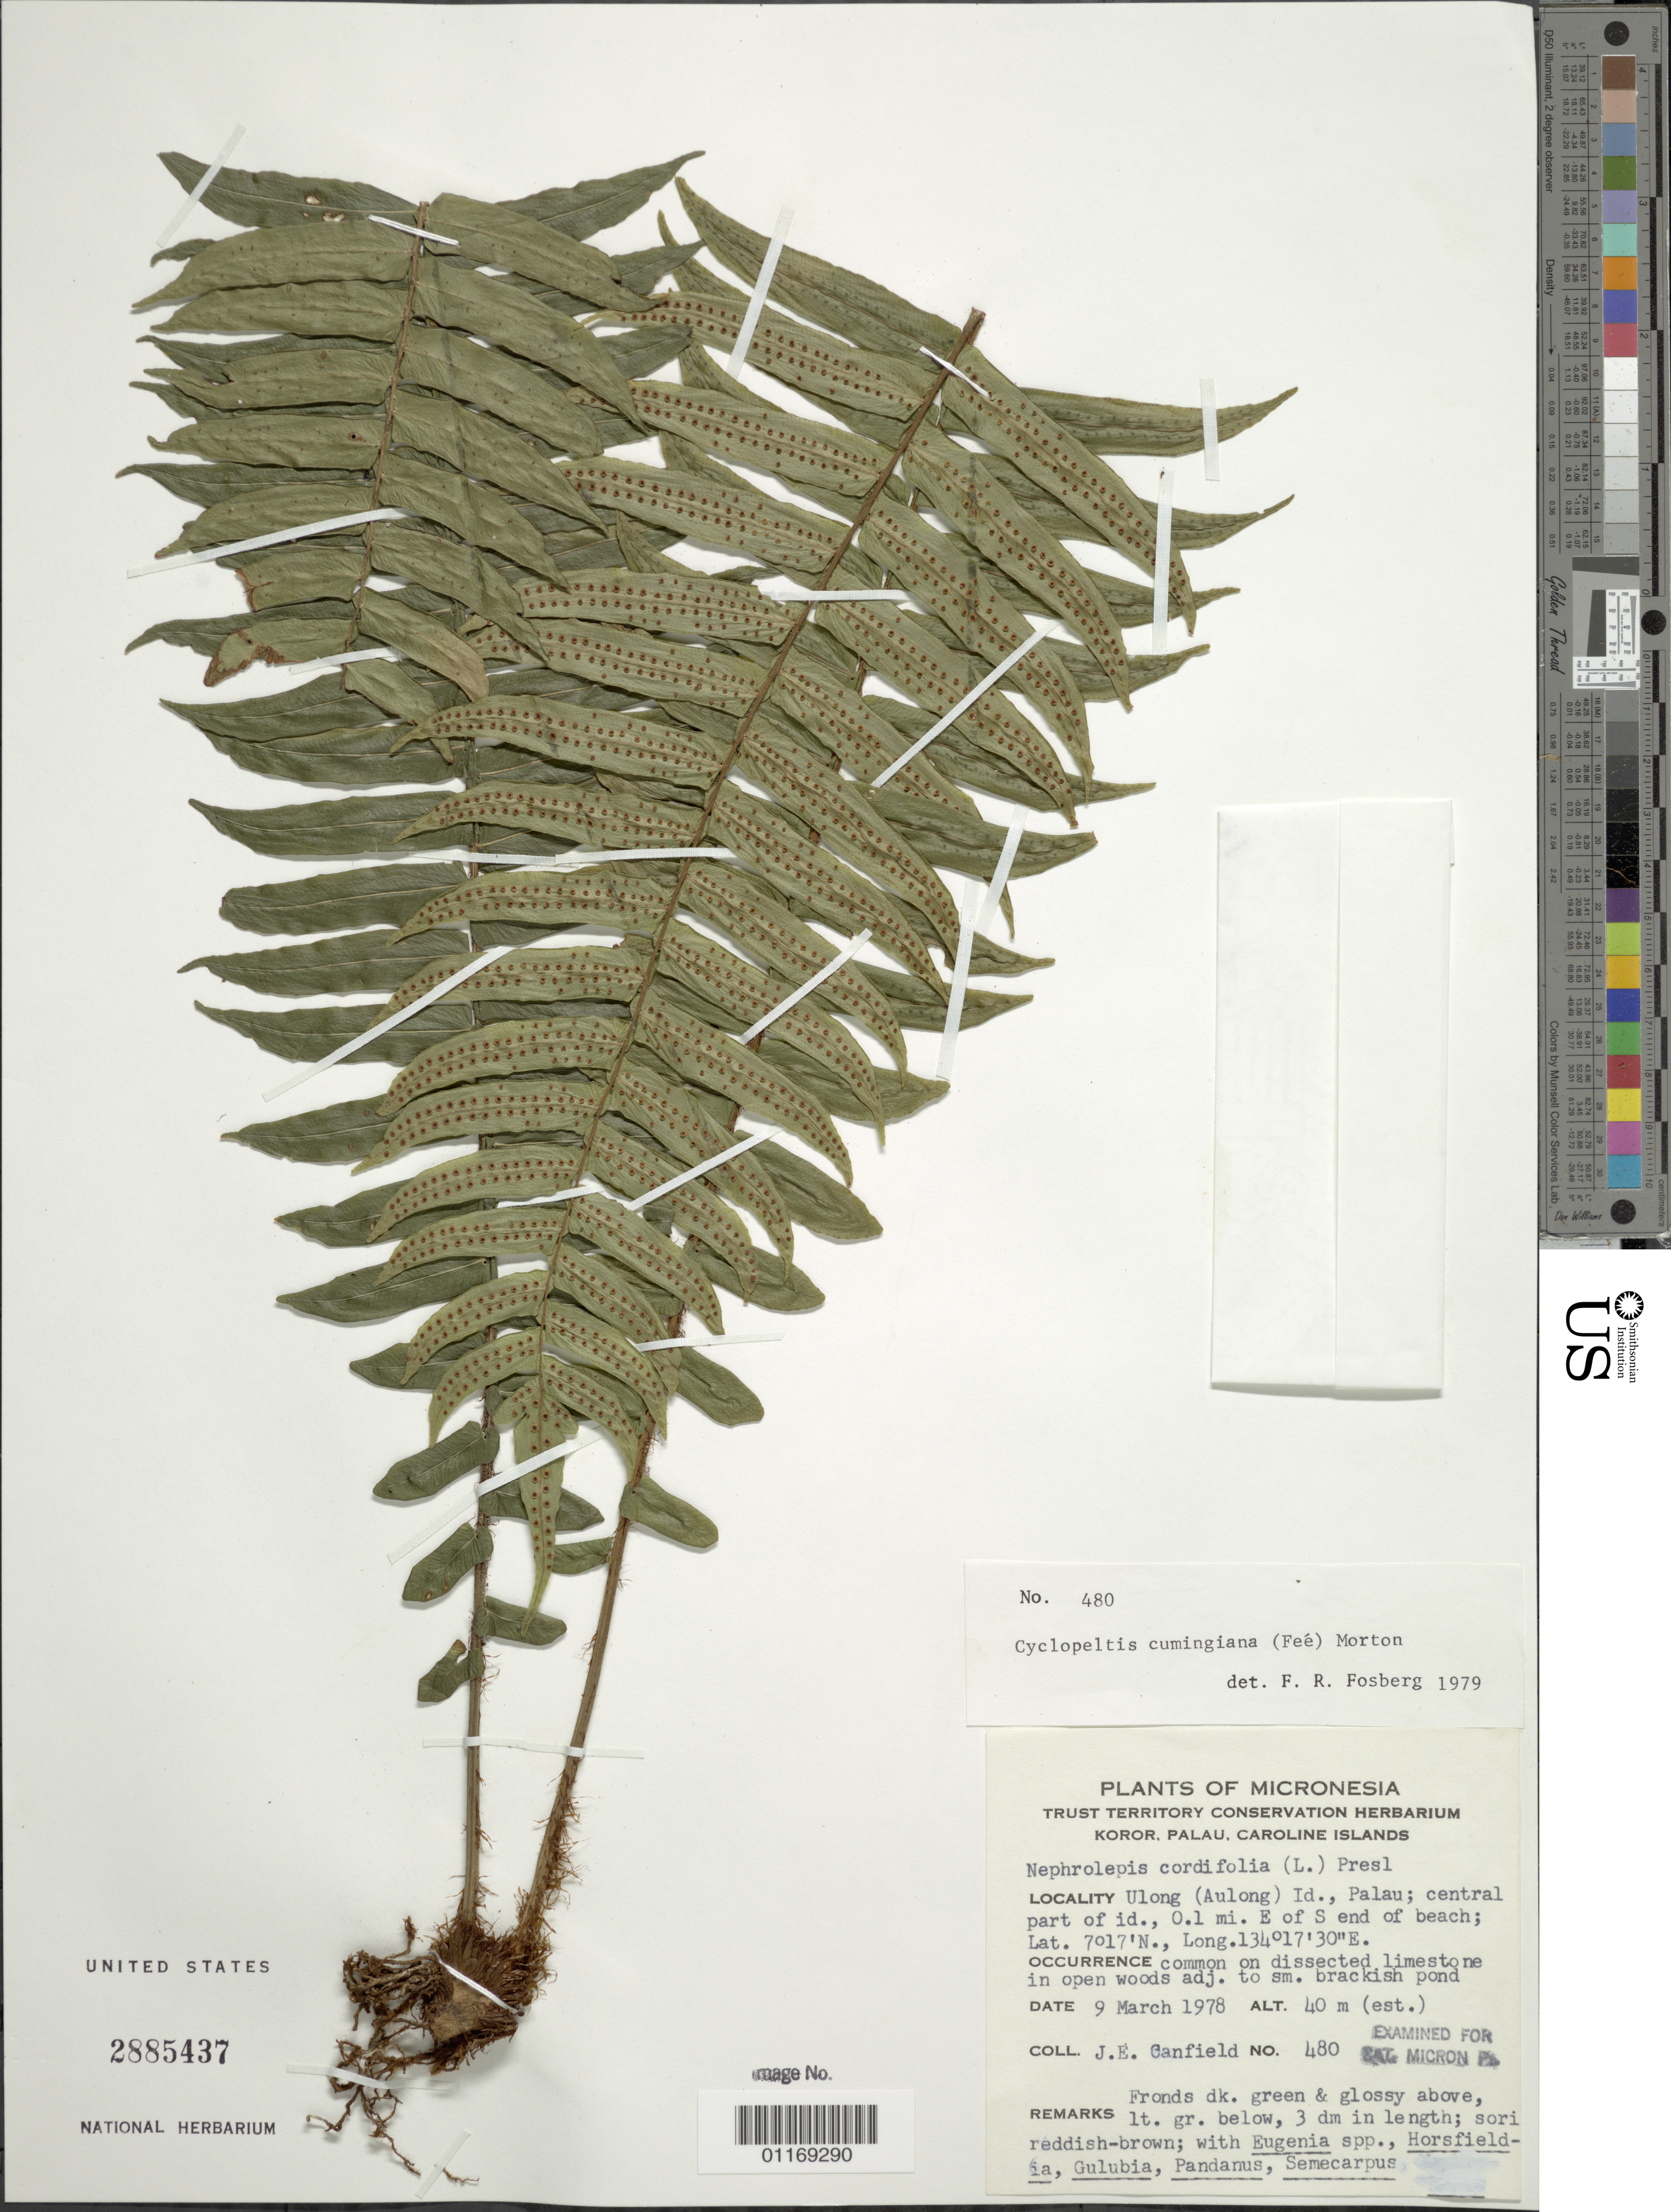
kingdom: Plantae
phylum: Tracheophyta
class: Polypodiopsida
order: Polypodiales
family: Dryopteridaceae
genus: Pleocnemia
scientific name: Pleocnemia cumingiana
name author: C. Presl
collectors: J. E. Canfield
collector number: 480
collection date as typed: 09 Mar 1978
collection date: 1978-03-09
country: Palau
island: Ulong [Aulong]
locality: Ulong (Aulong), central part of Island., 0.1 mi. E of S end of beach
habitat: On dissected limestone in open woods adjacent to small pond.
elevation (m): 40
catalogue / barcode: US 2885437